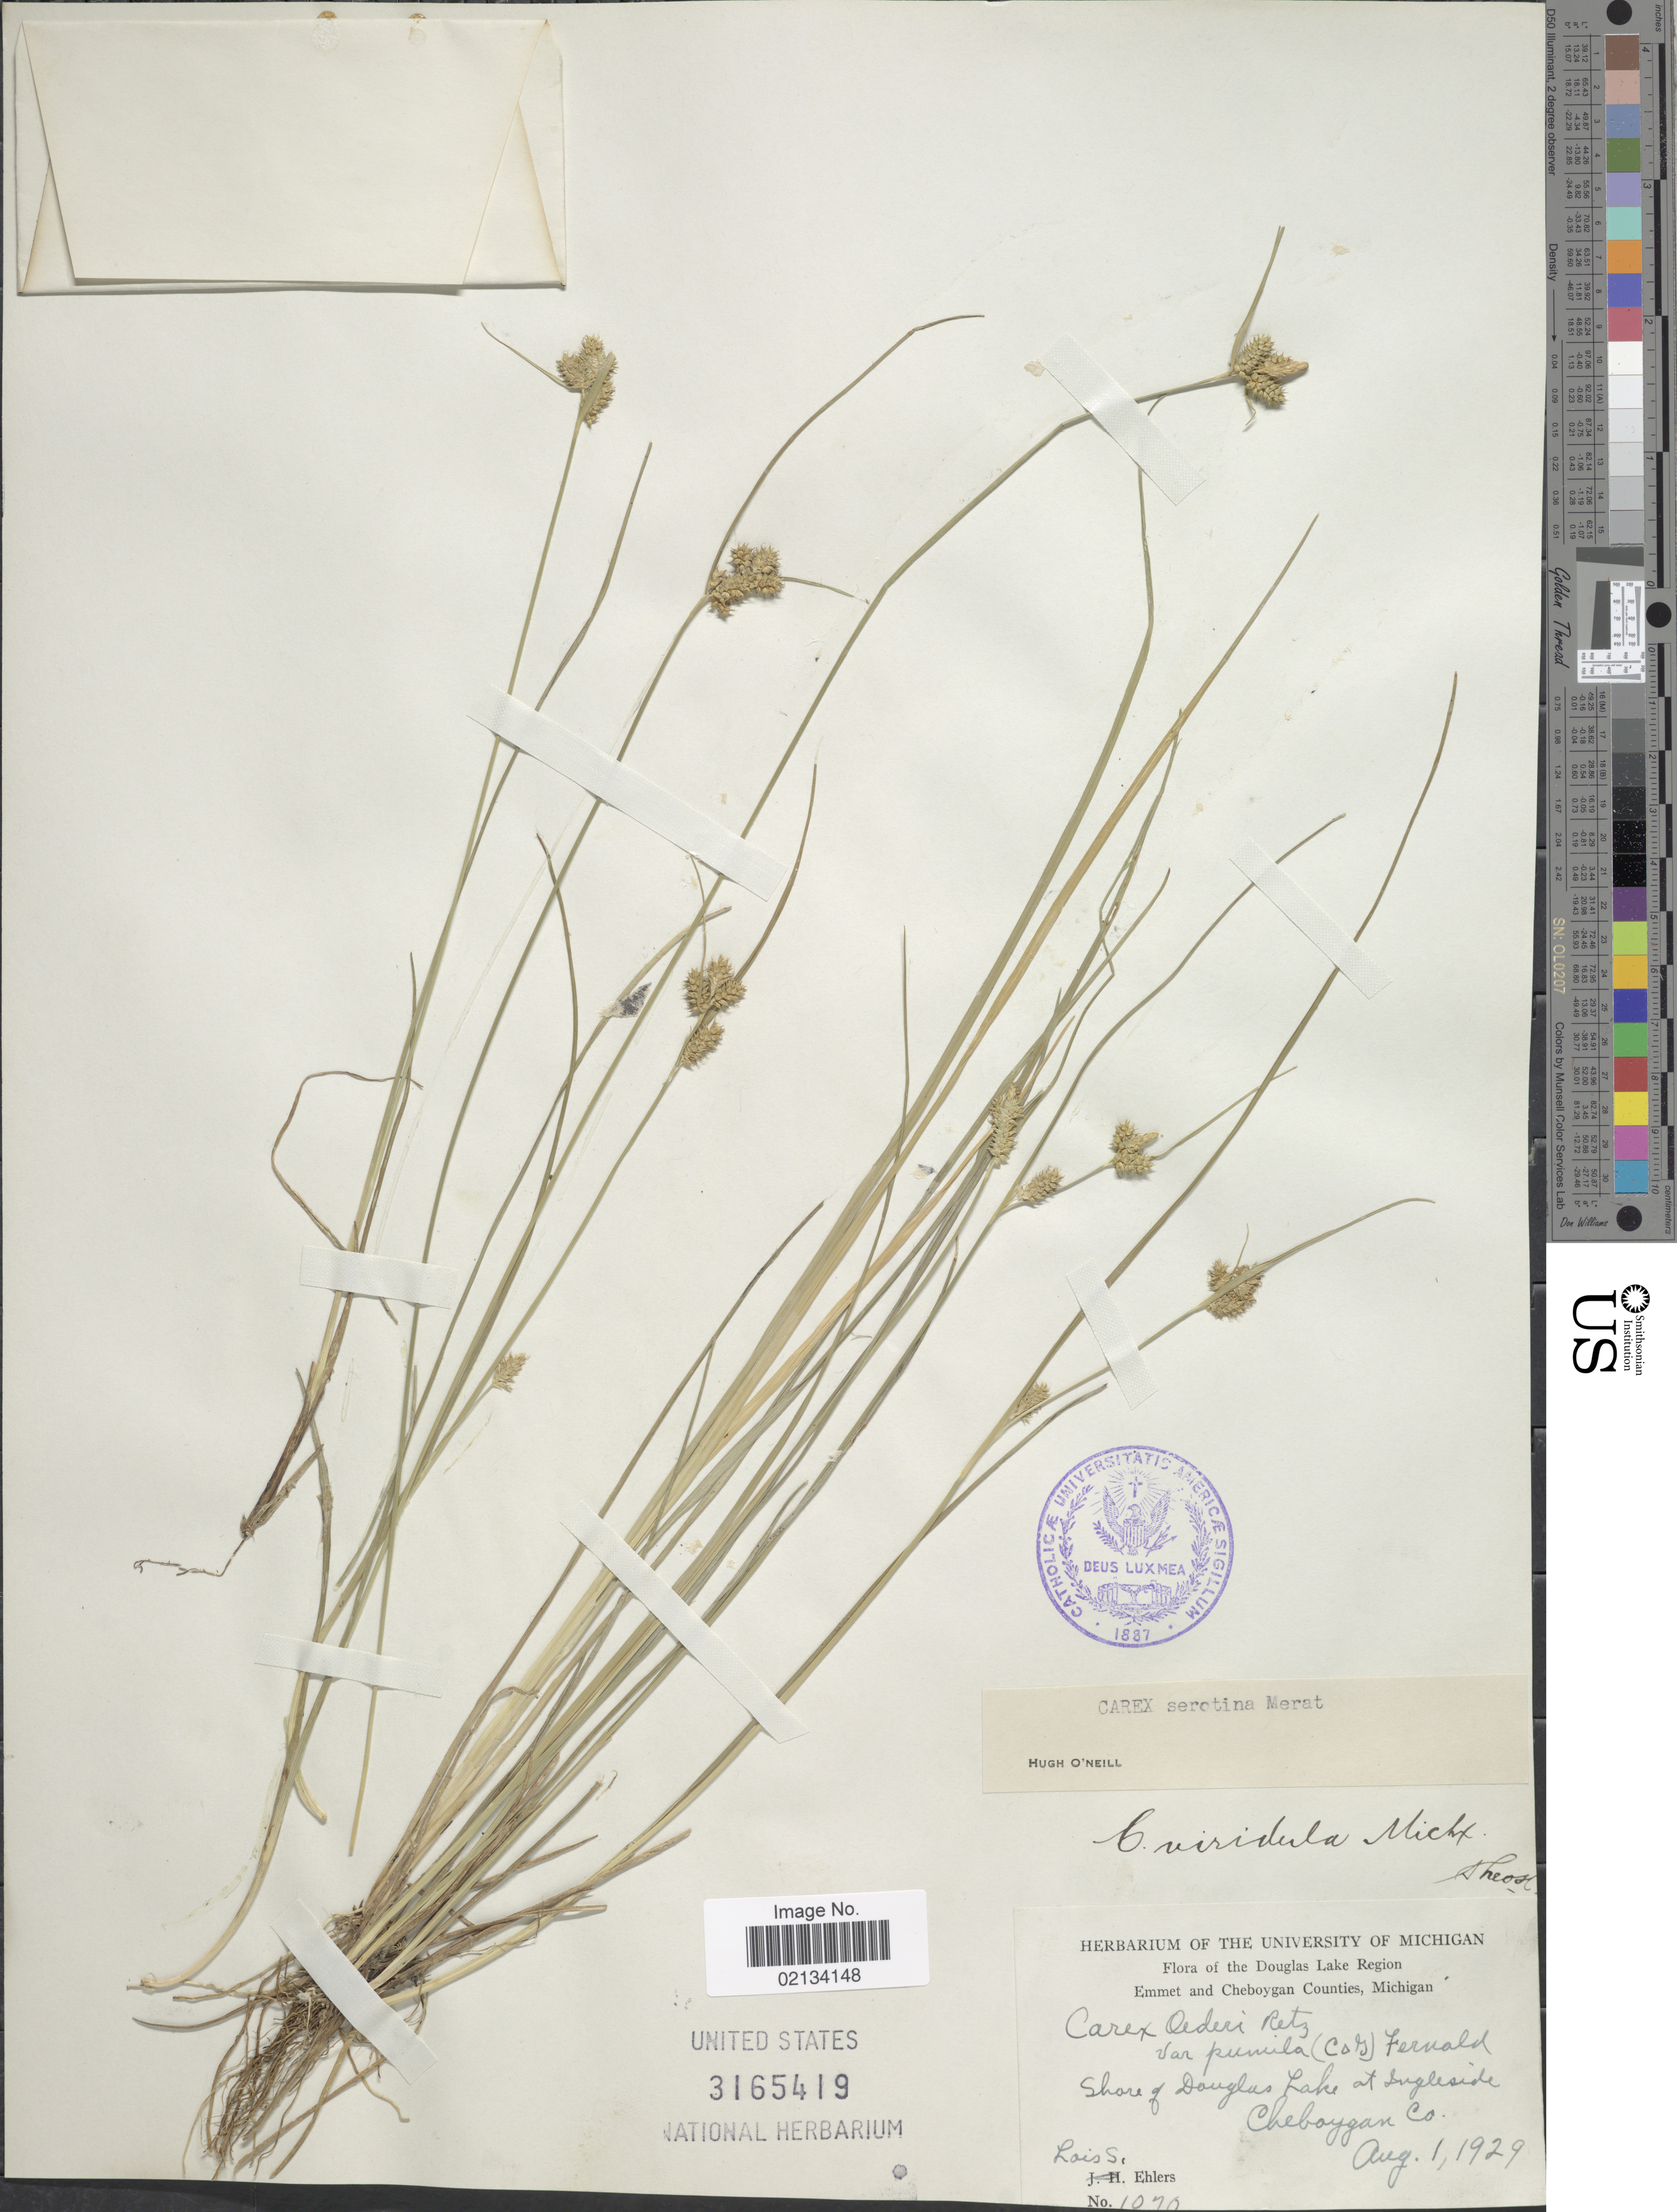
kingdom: Plantae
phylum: Tracheophyta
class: Liliopsida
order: Poales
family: Cyperaceae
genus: Carex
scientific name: Carex oederi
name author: Retz.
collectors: L. Ehlers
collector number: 1070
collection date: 1929-08-01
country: United States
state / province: Michigan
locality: The Douglas Lake Region, shore of Douglas Lake at Ingleside, Cheboygan Co.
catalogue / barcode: US 3165419